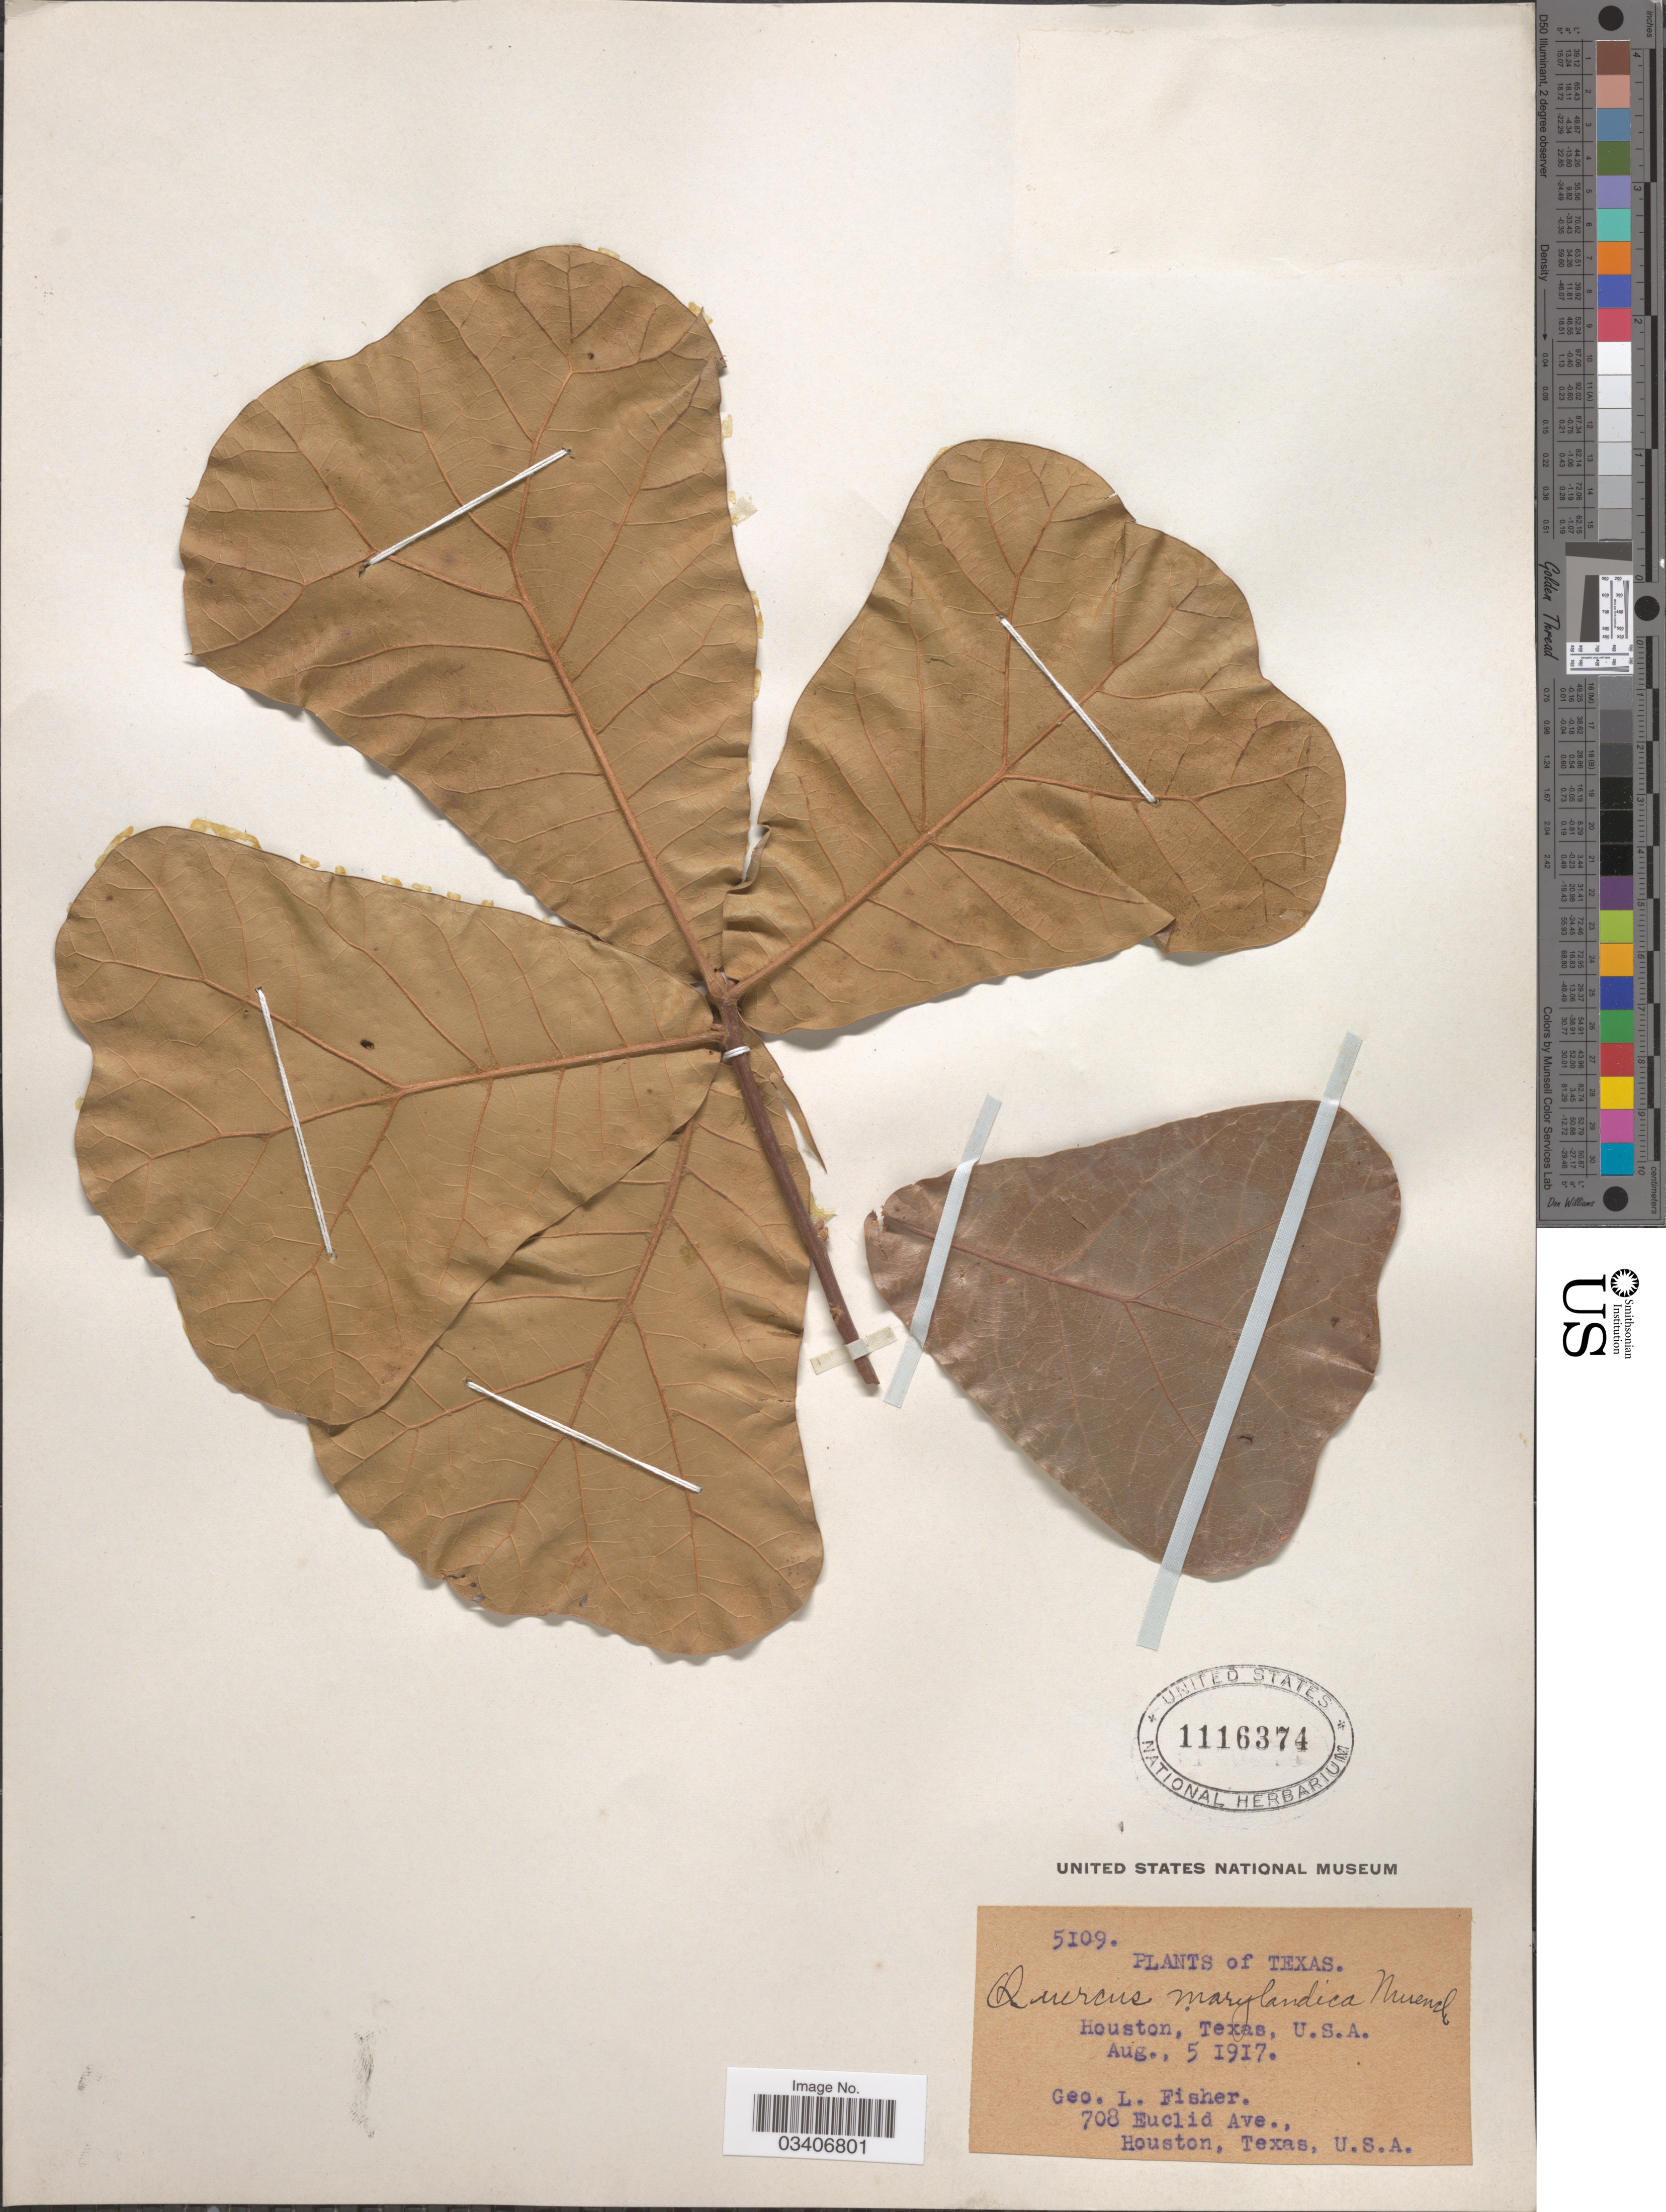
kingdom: Plantae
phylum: Tracheophyta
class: Magnoliopsida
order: Fagales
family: Fagaceae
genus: Quercus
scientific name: Quercus marilandica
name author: (L.) Münchh.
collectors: G. L. Fisher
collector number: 5109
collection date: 1917-08-05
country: United States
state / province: Texas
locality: Houston.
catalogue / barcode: US 1116374